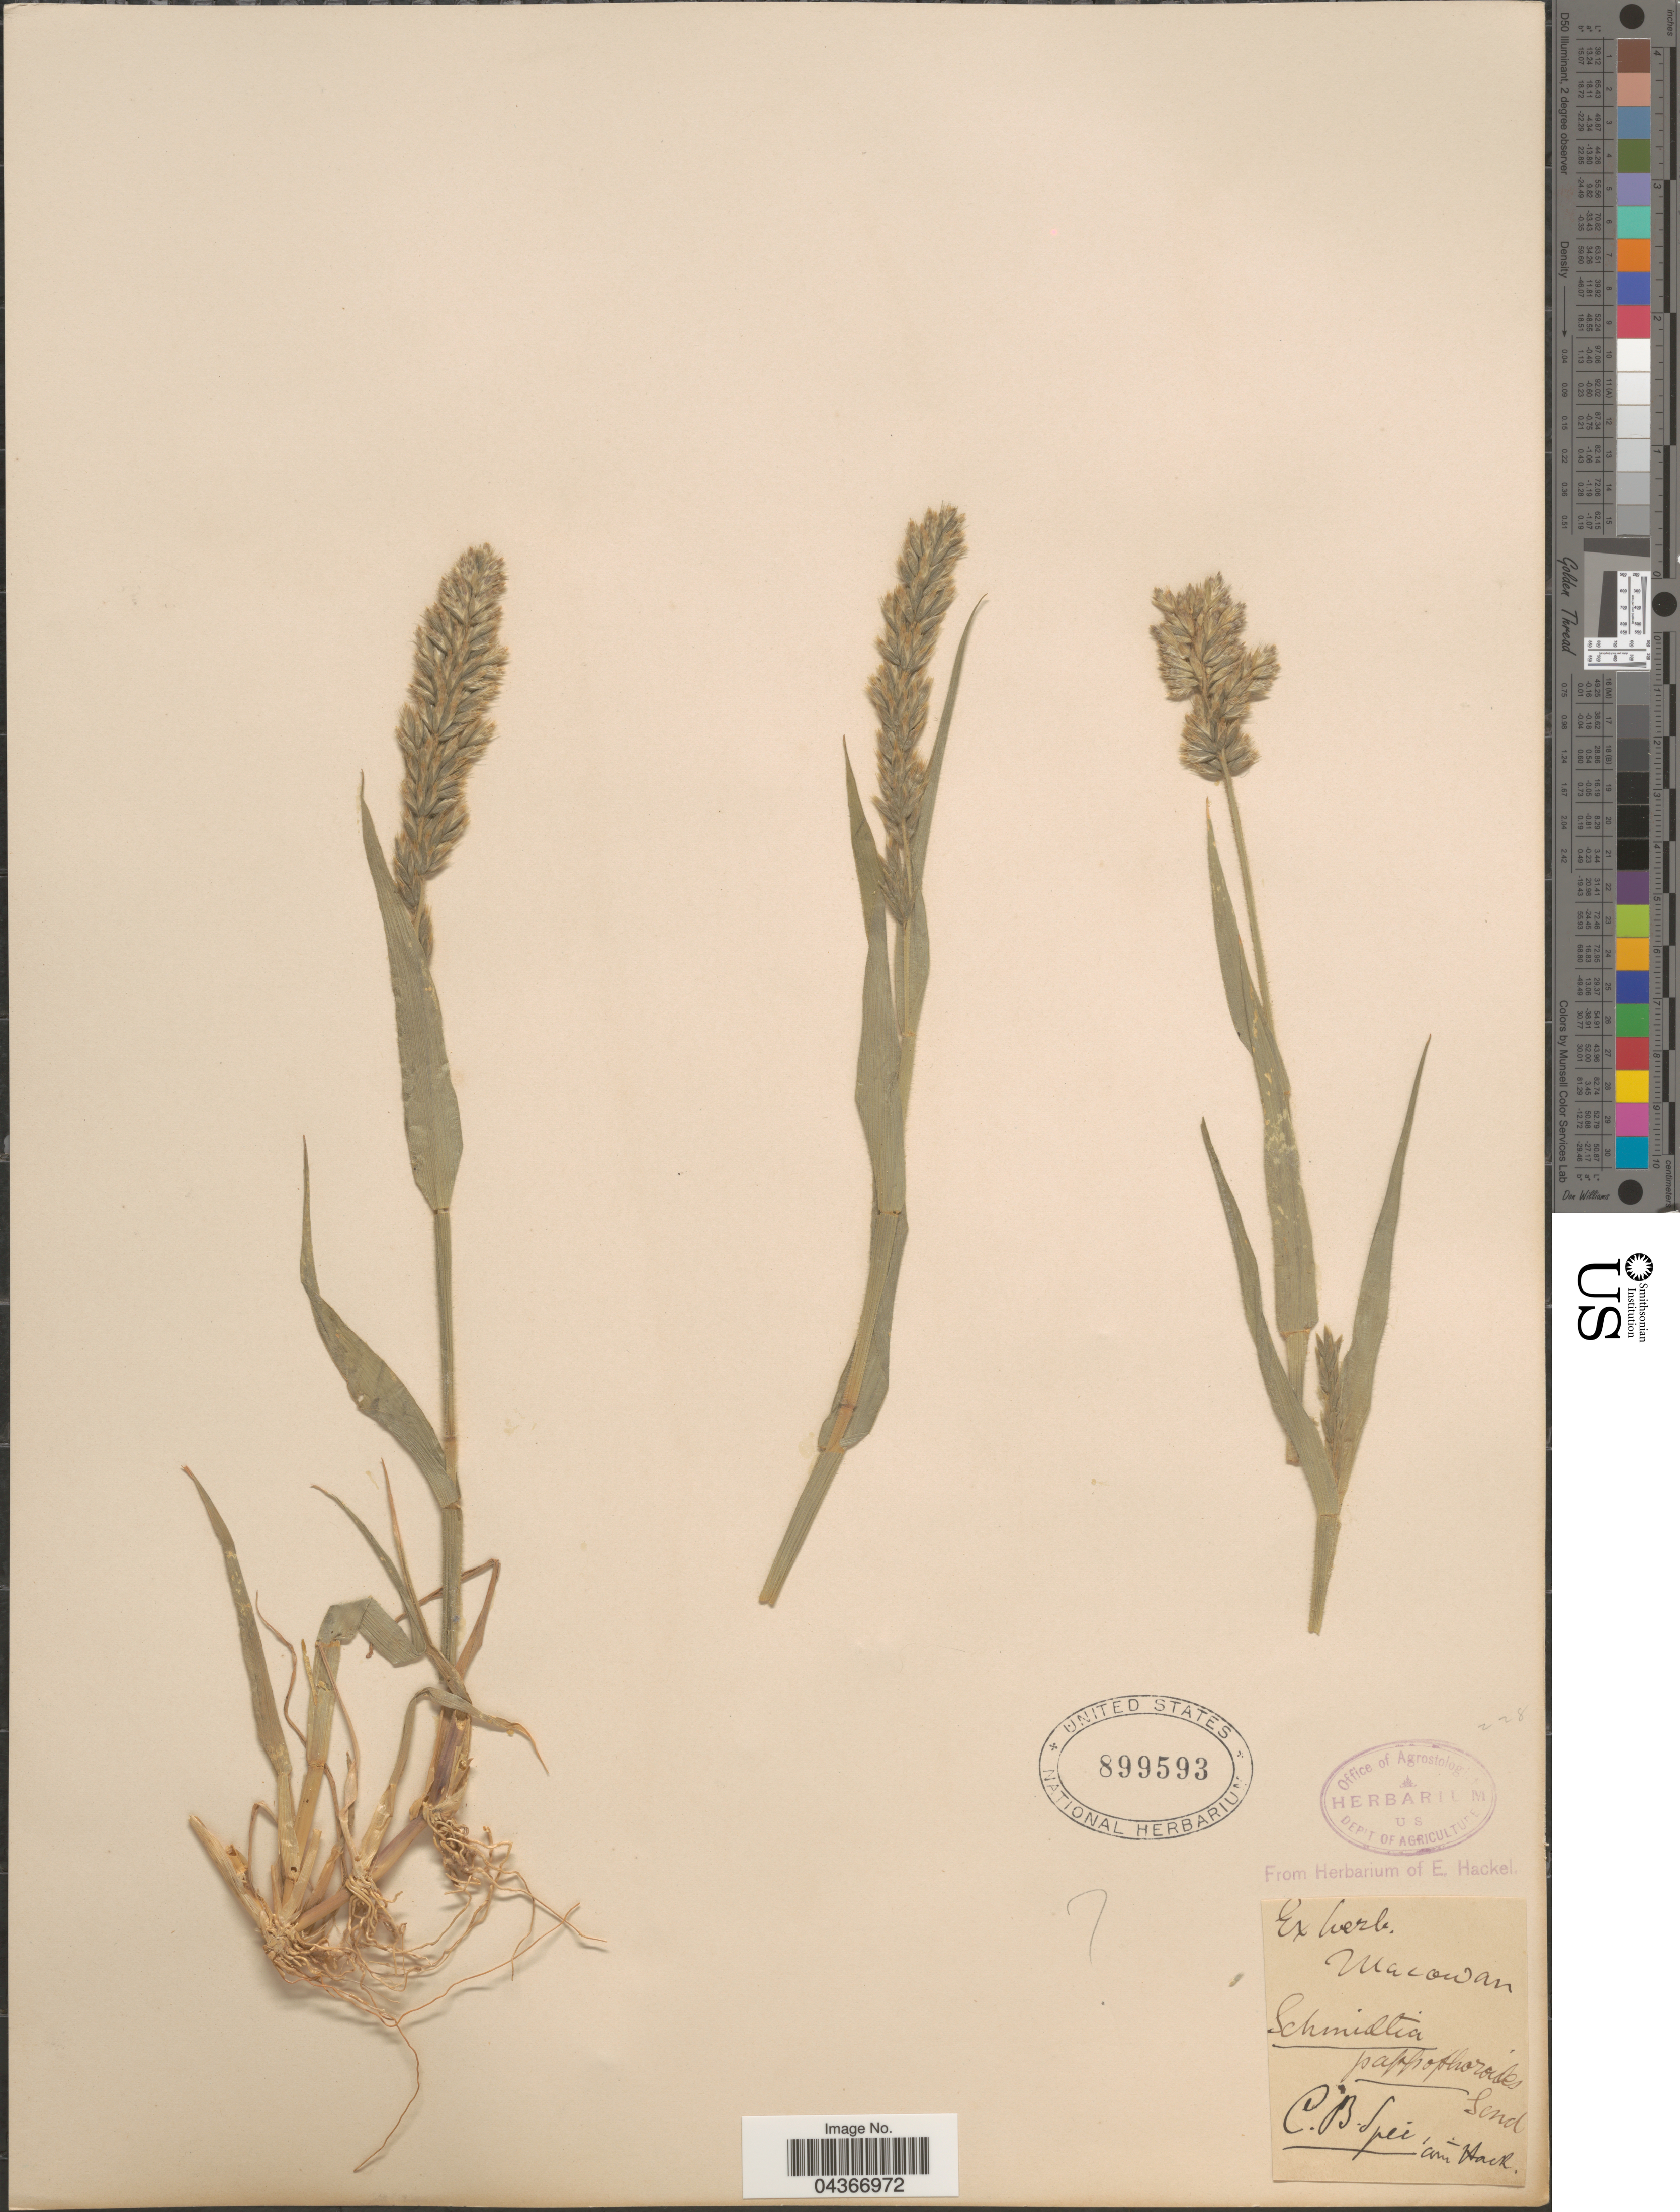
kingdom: Plantae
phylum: Tracheophyta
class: Liliopsida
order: Poales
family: Poaceae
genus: Schmidtia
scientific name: Schmidtia pappophoroides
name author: Steud. ex J.A. Schmidt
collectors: Ex herb. Macowan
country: South Africa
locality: C. B. Spei.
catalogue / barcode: US 899593